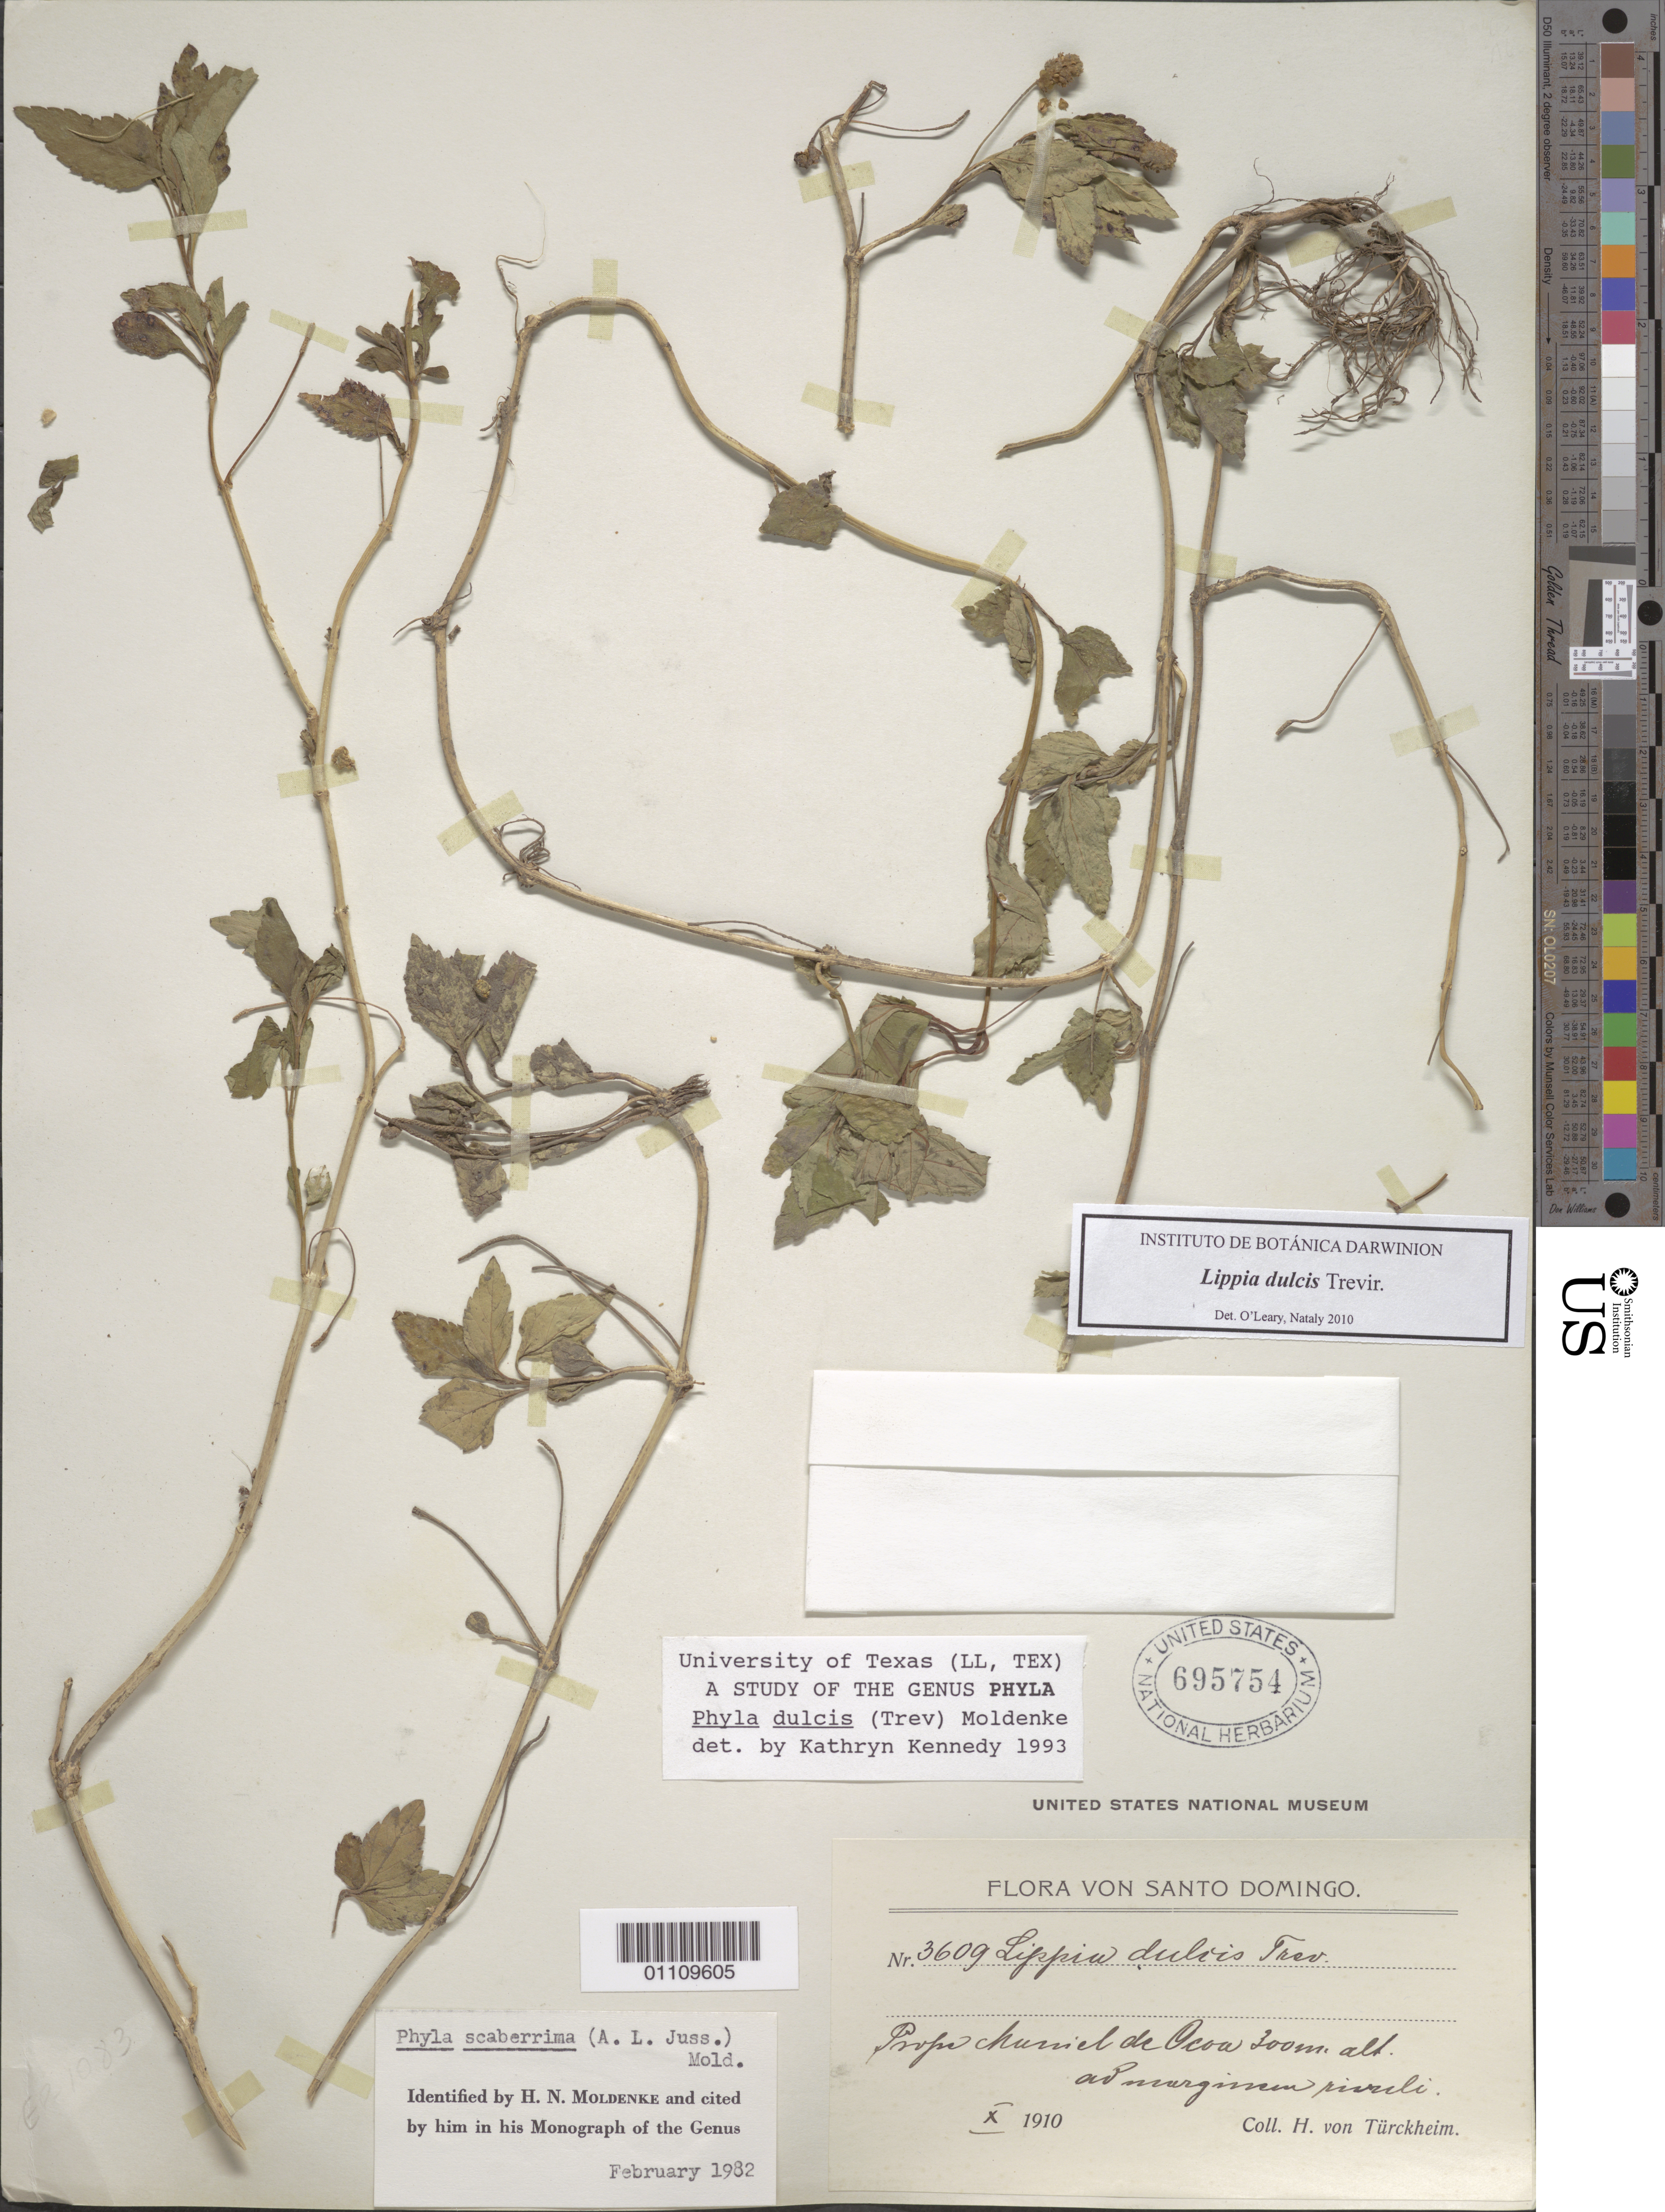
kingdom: Plantae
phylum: Tracheophyta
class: Magnoliopsida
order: Lamiales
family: Verbenaceae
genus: Phyla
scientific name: Phyla scaberrima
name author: (Juss. ex Pers.) Moldenke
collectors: H. von Türckheim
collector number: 3609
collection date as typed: Oct 1910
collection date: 1910-10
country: Dominican Republic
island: Hispaniola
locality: Ocoa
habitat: Ad marginem rivuli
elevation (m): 300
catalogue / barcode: US 695754